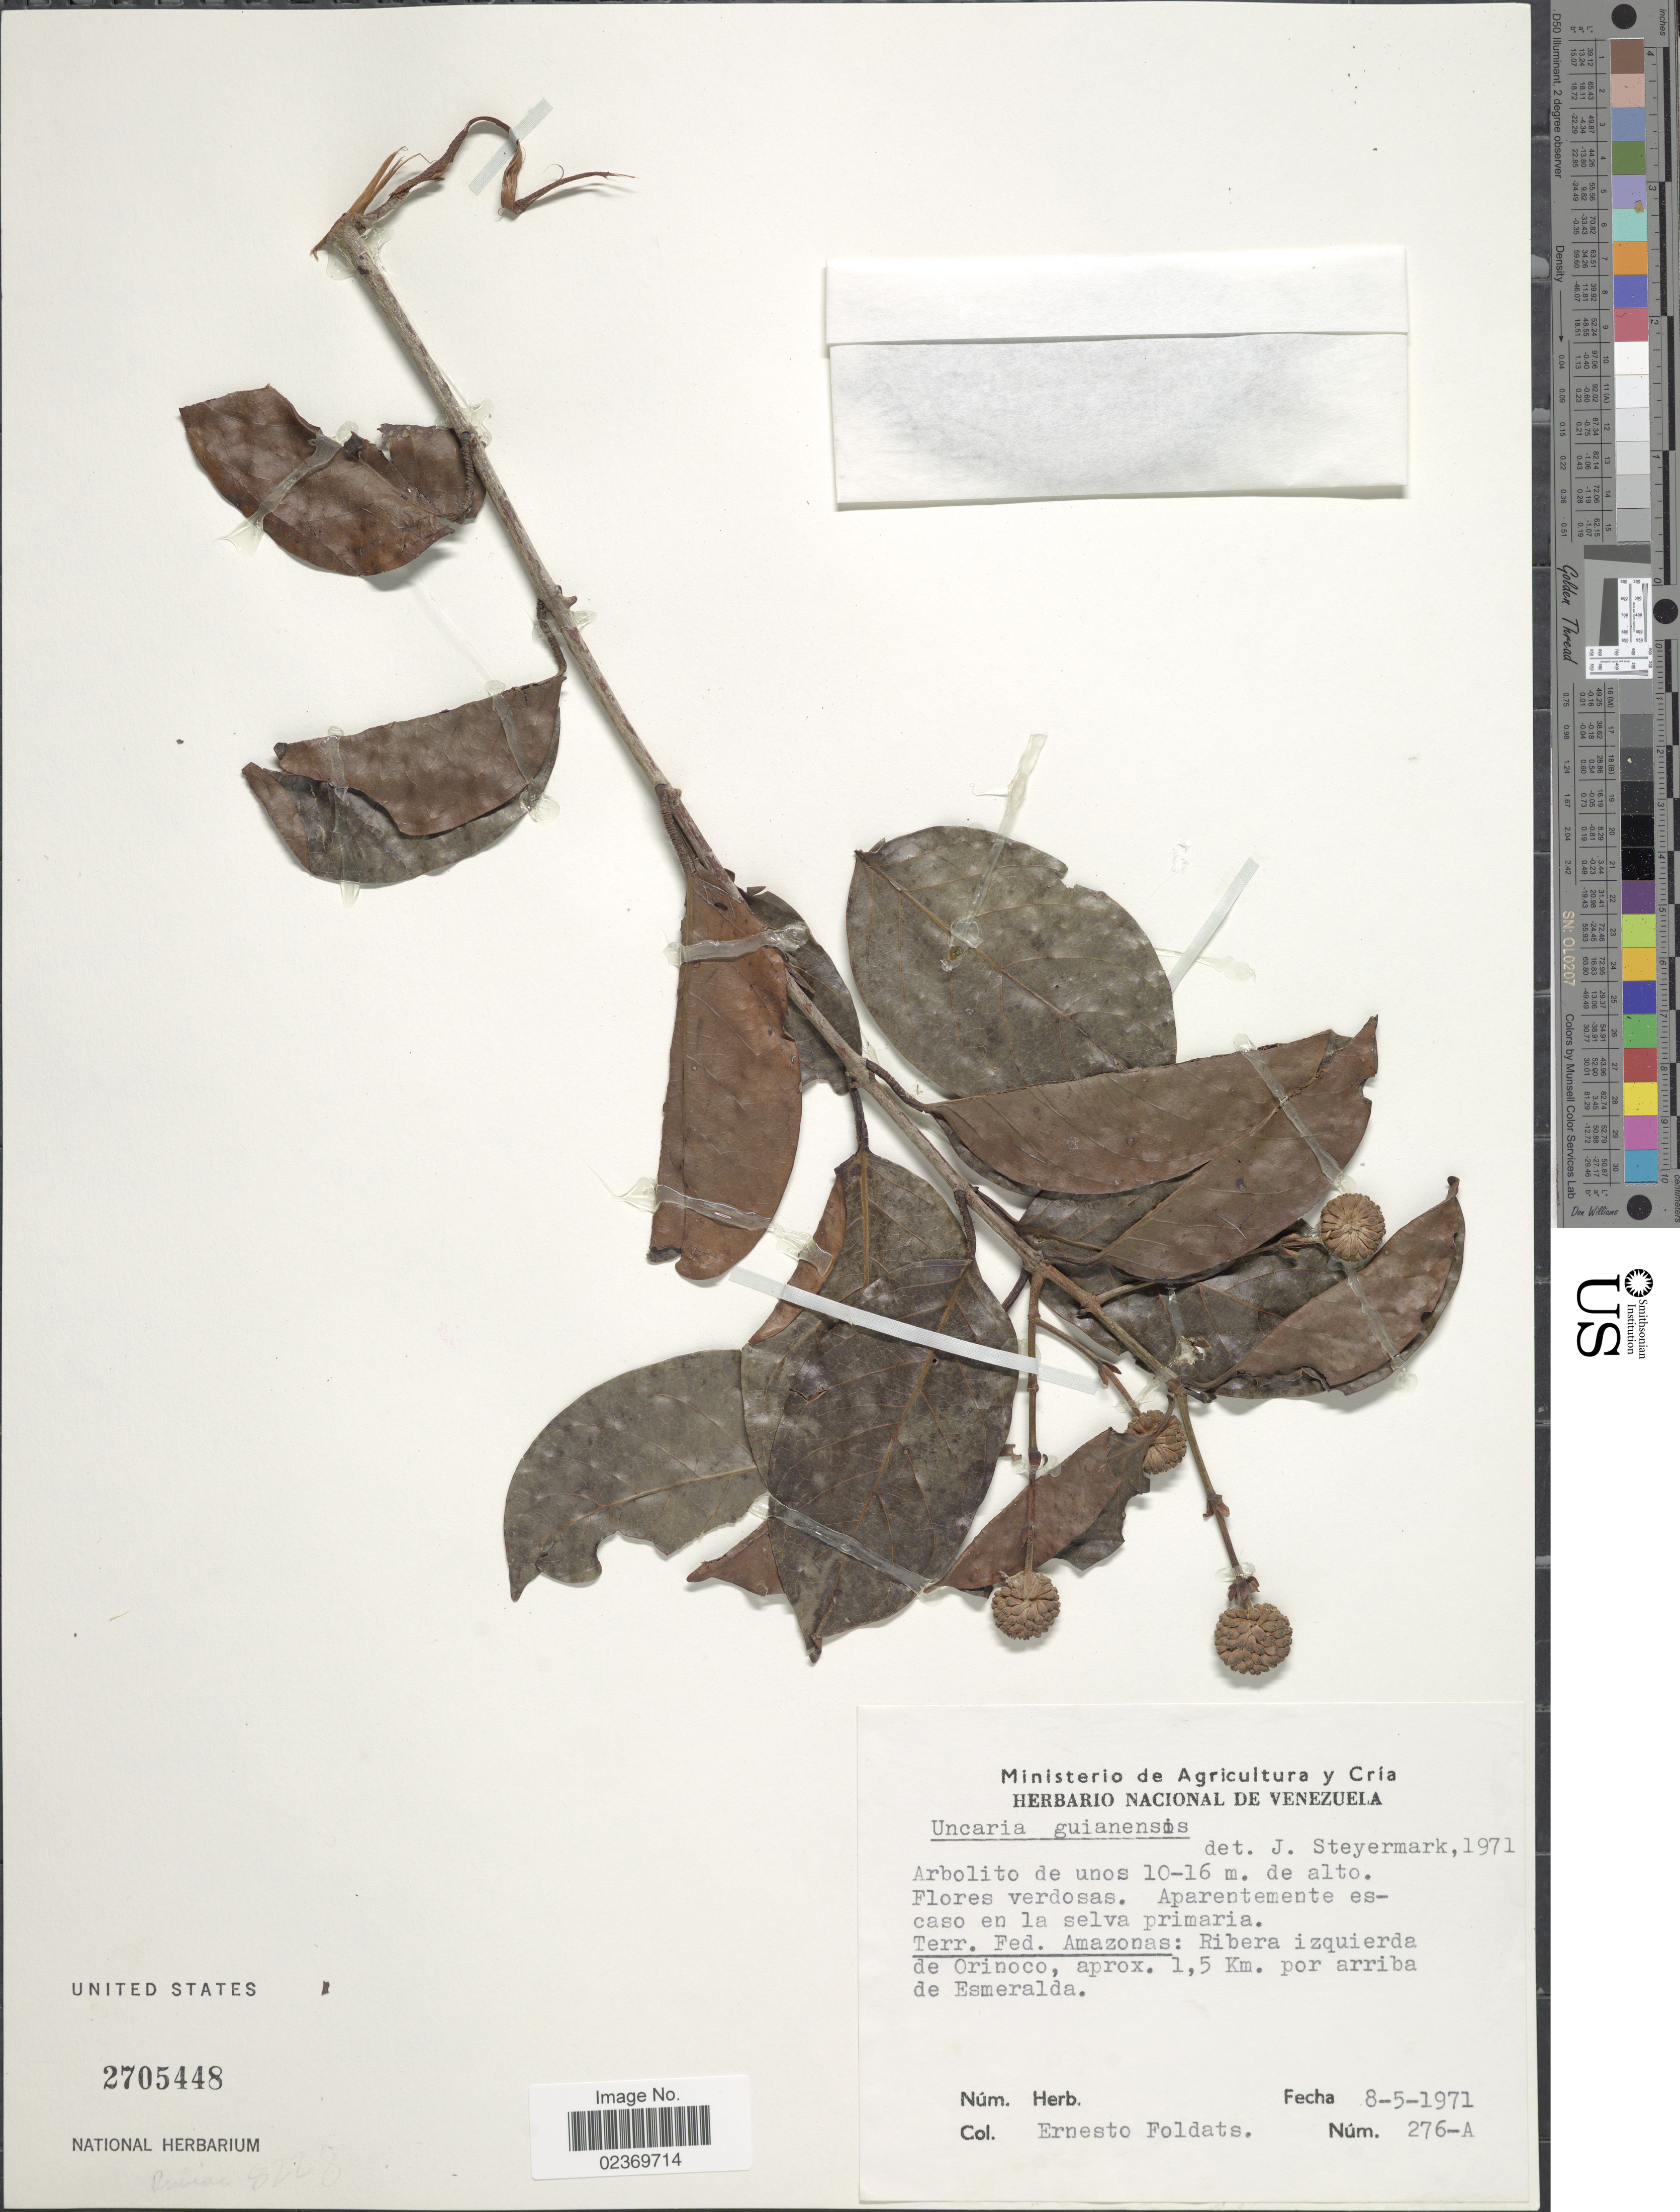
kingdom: Plantae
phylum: Tracheophyta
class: Magnoliopsida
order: Gentianales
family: Rubiaceae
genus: Uncaria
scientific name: Uncaria guianensis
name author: (Aubl.) J.F. Gmel.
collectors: E. Foldats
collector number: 276A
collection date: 1971-05-08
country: Venezuela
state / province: Amazonas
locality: Terr. Fed. Amazonas: Ribera izquierda de Orinocom aprox. 1.5 km. por arriba de Esmeralda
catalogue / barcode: US 2705448